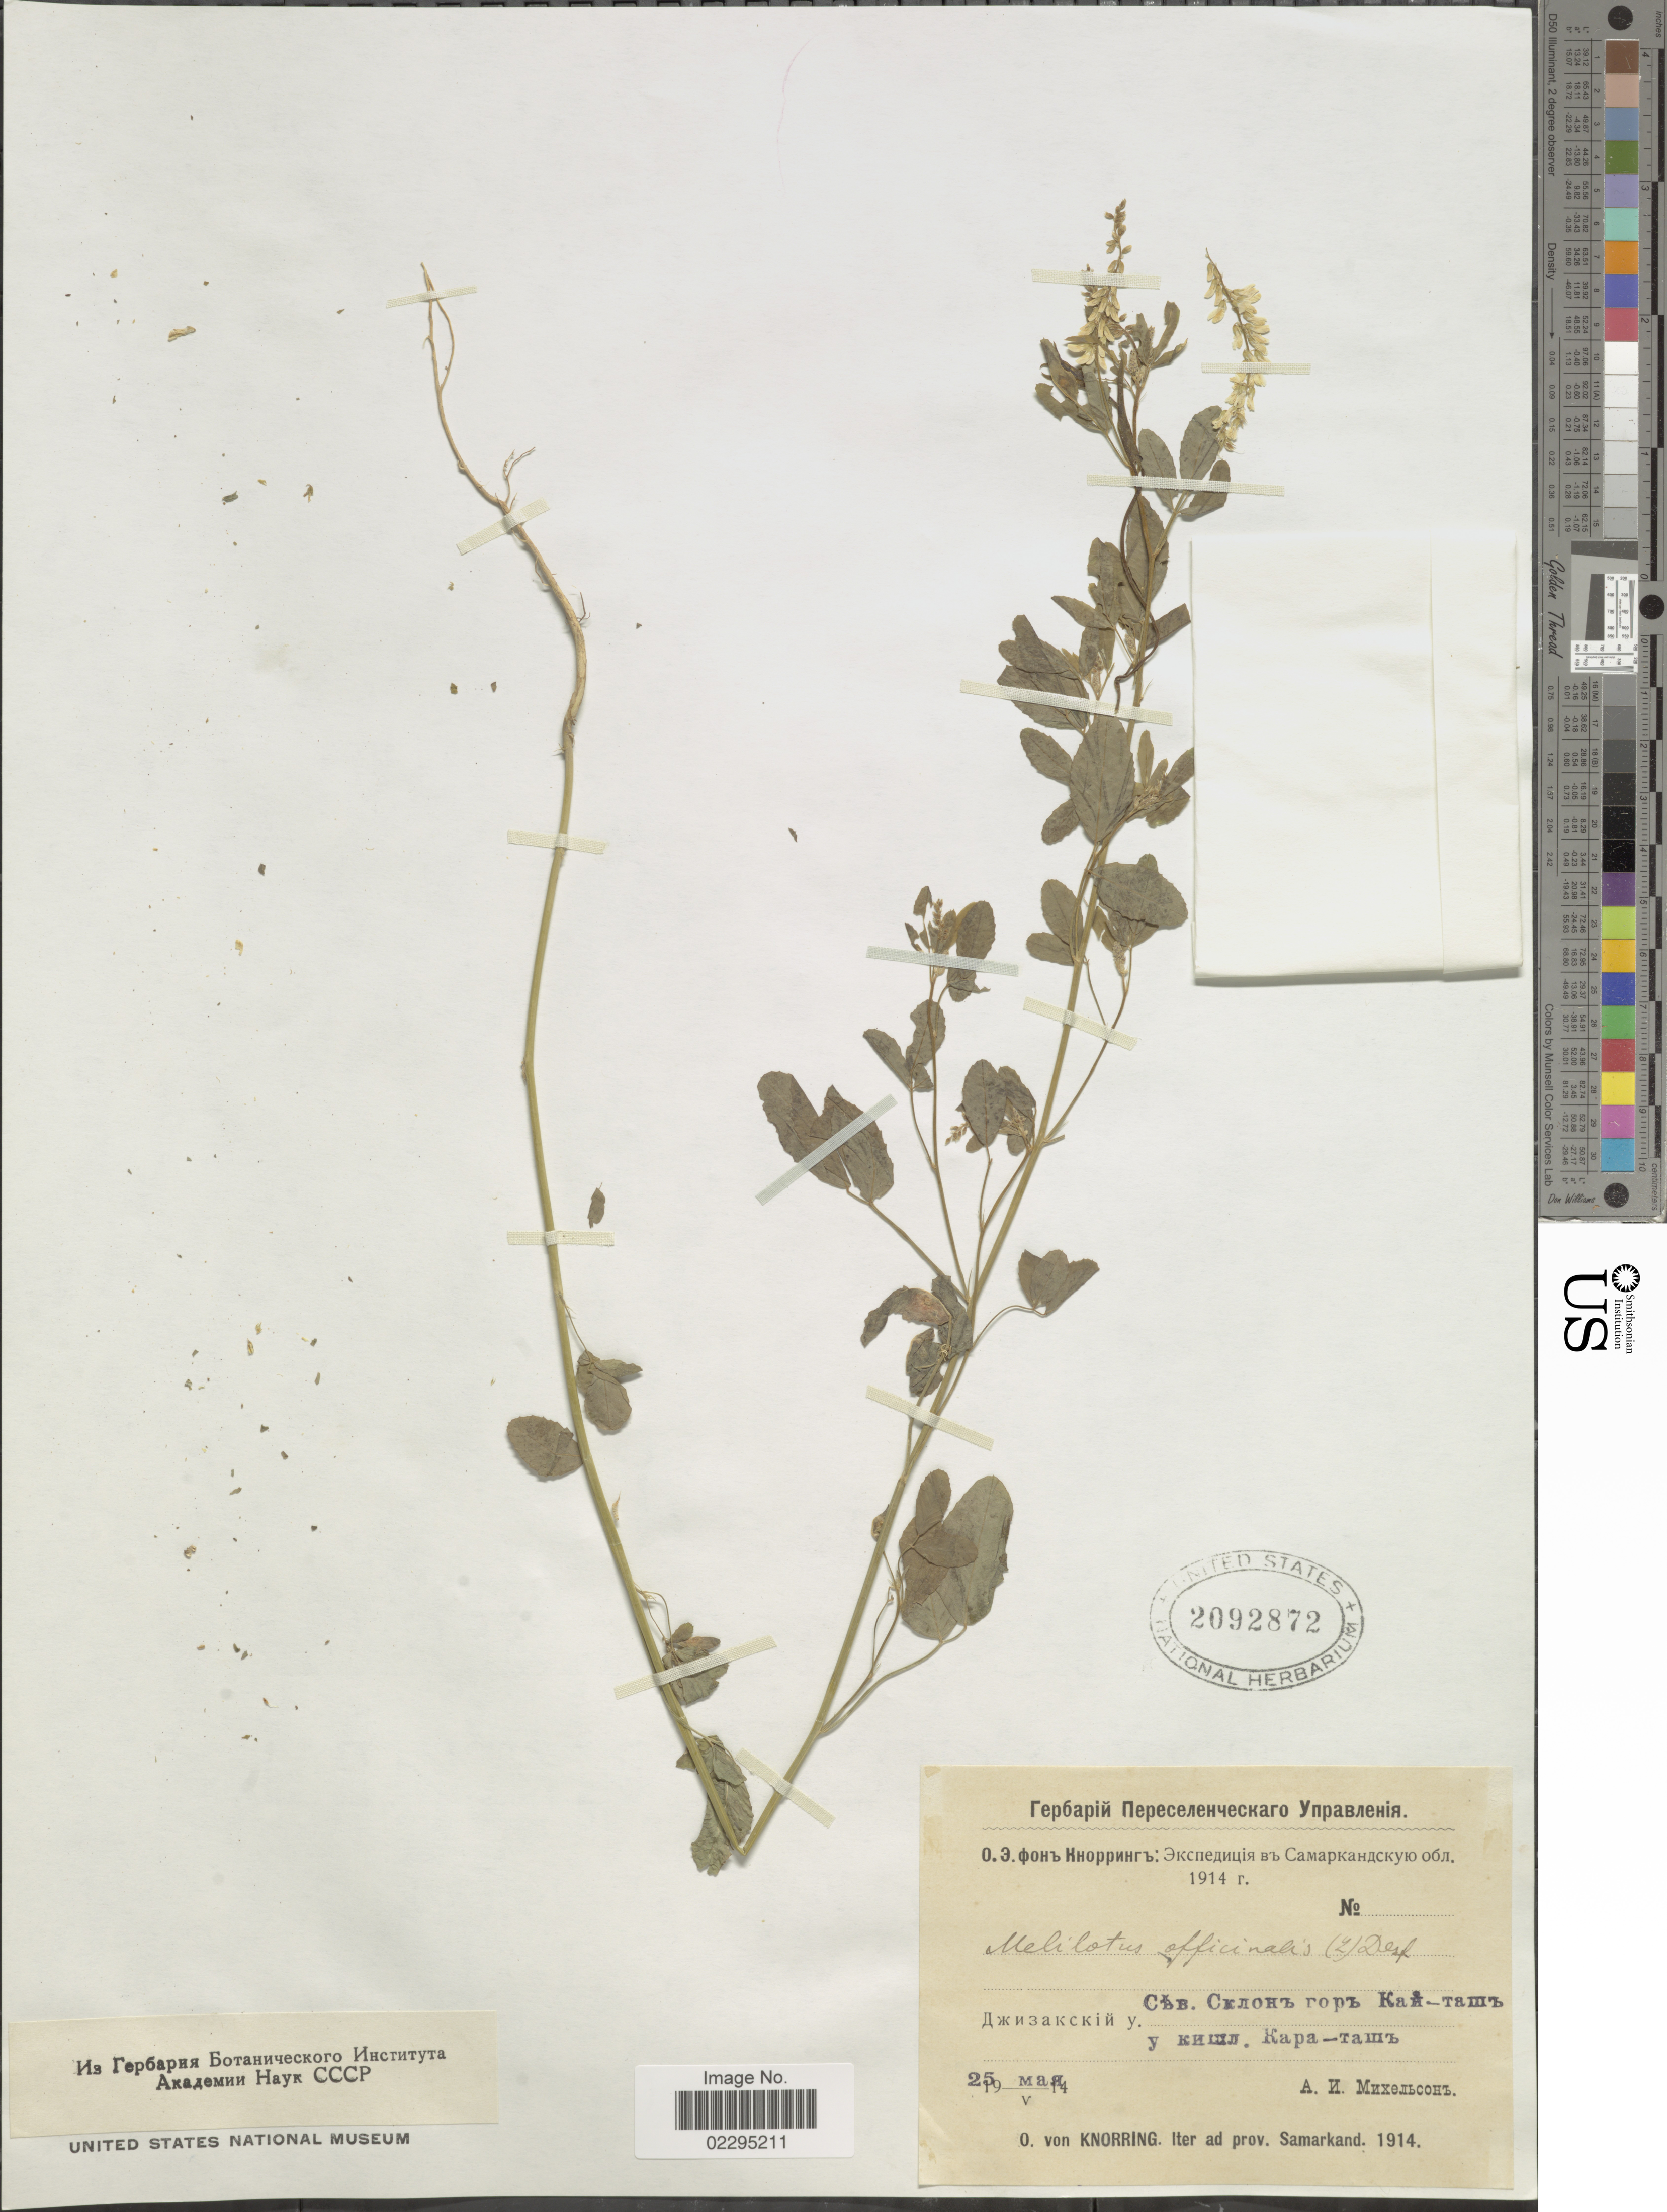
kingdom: Plantae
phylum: Tracheophyta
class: Magnoliopsida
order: Fabales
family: Fabaceae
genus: Melilotus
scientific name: Melilotus officinalis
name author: (L.) Lam.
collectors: O. Knorring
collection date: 1914-03-25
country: Uzbekistan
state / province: Samarqand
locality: Iter ad prov. Samarkand.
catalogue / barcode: US 2092872